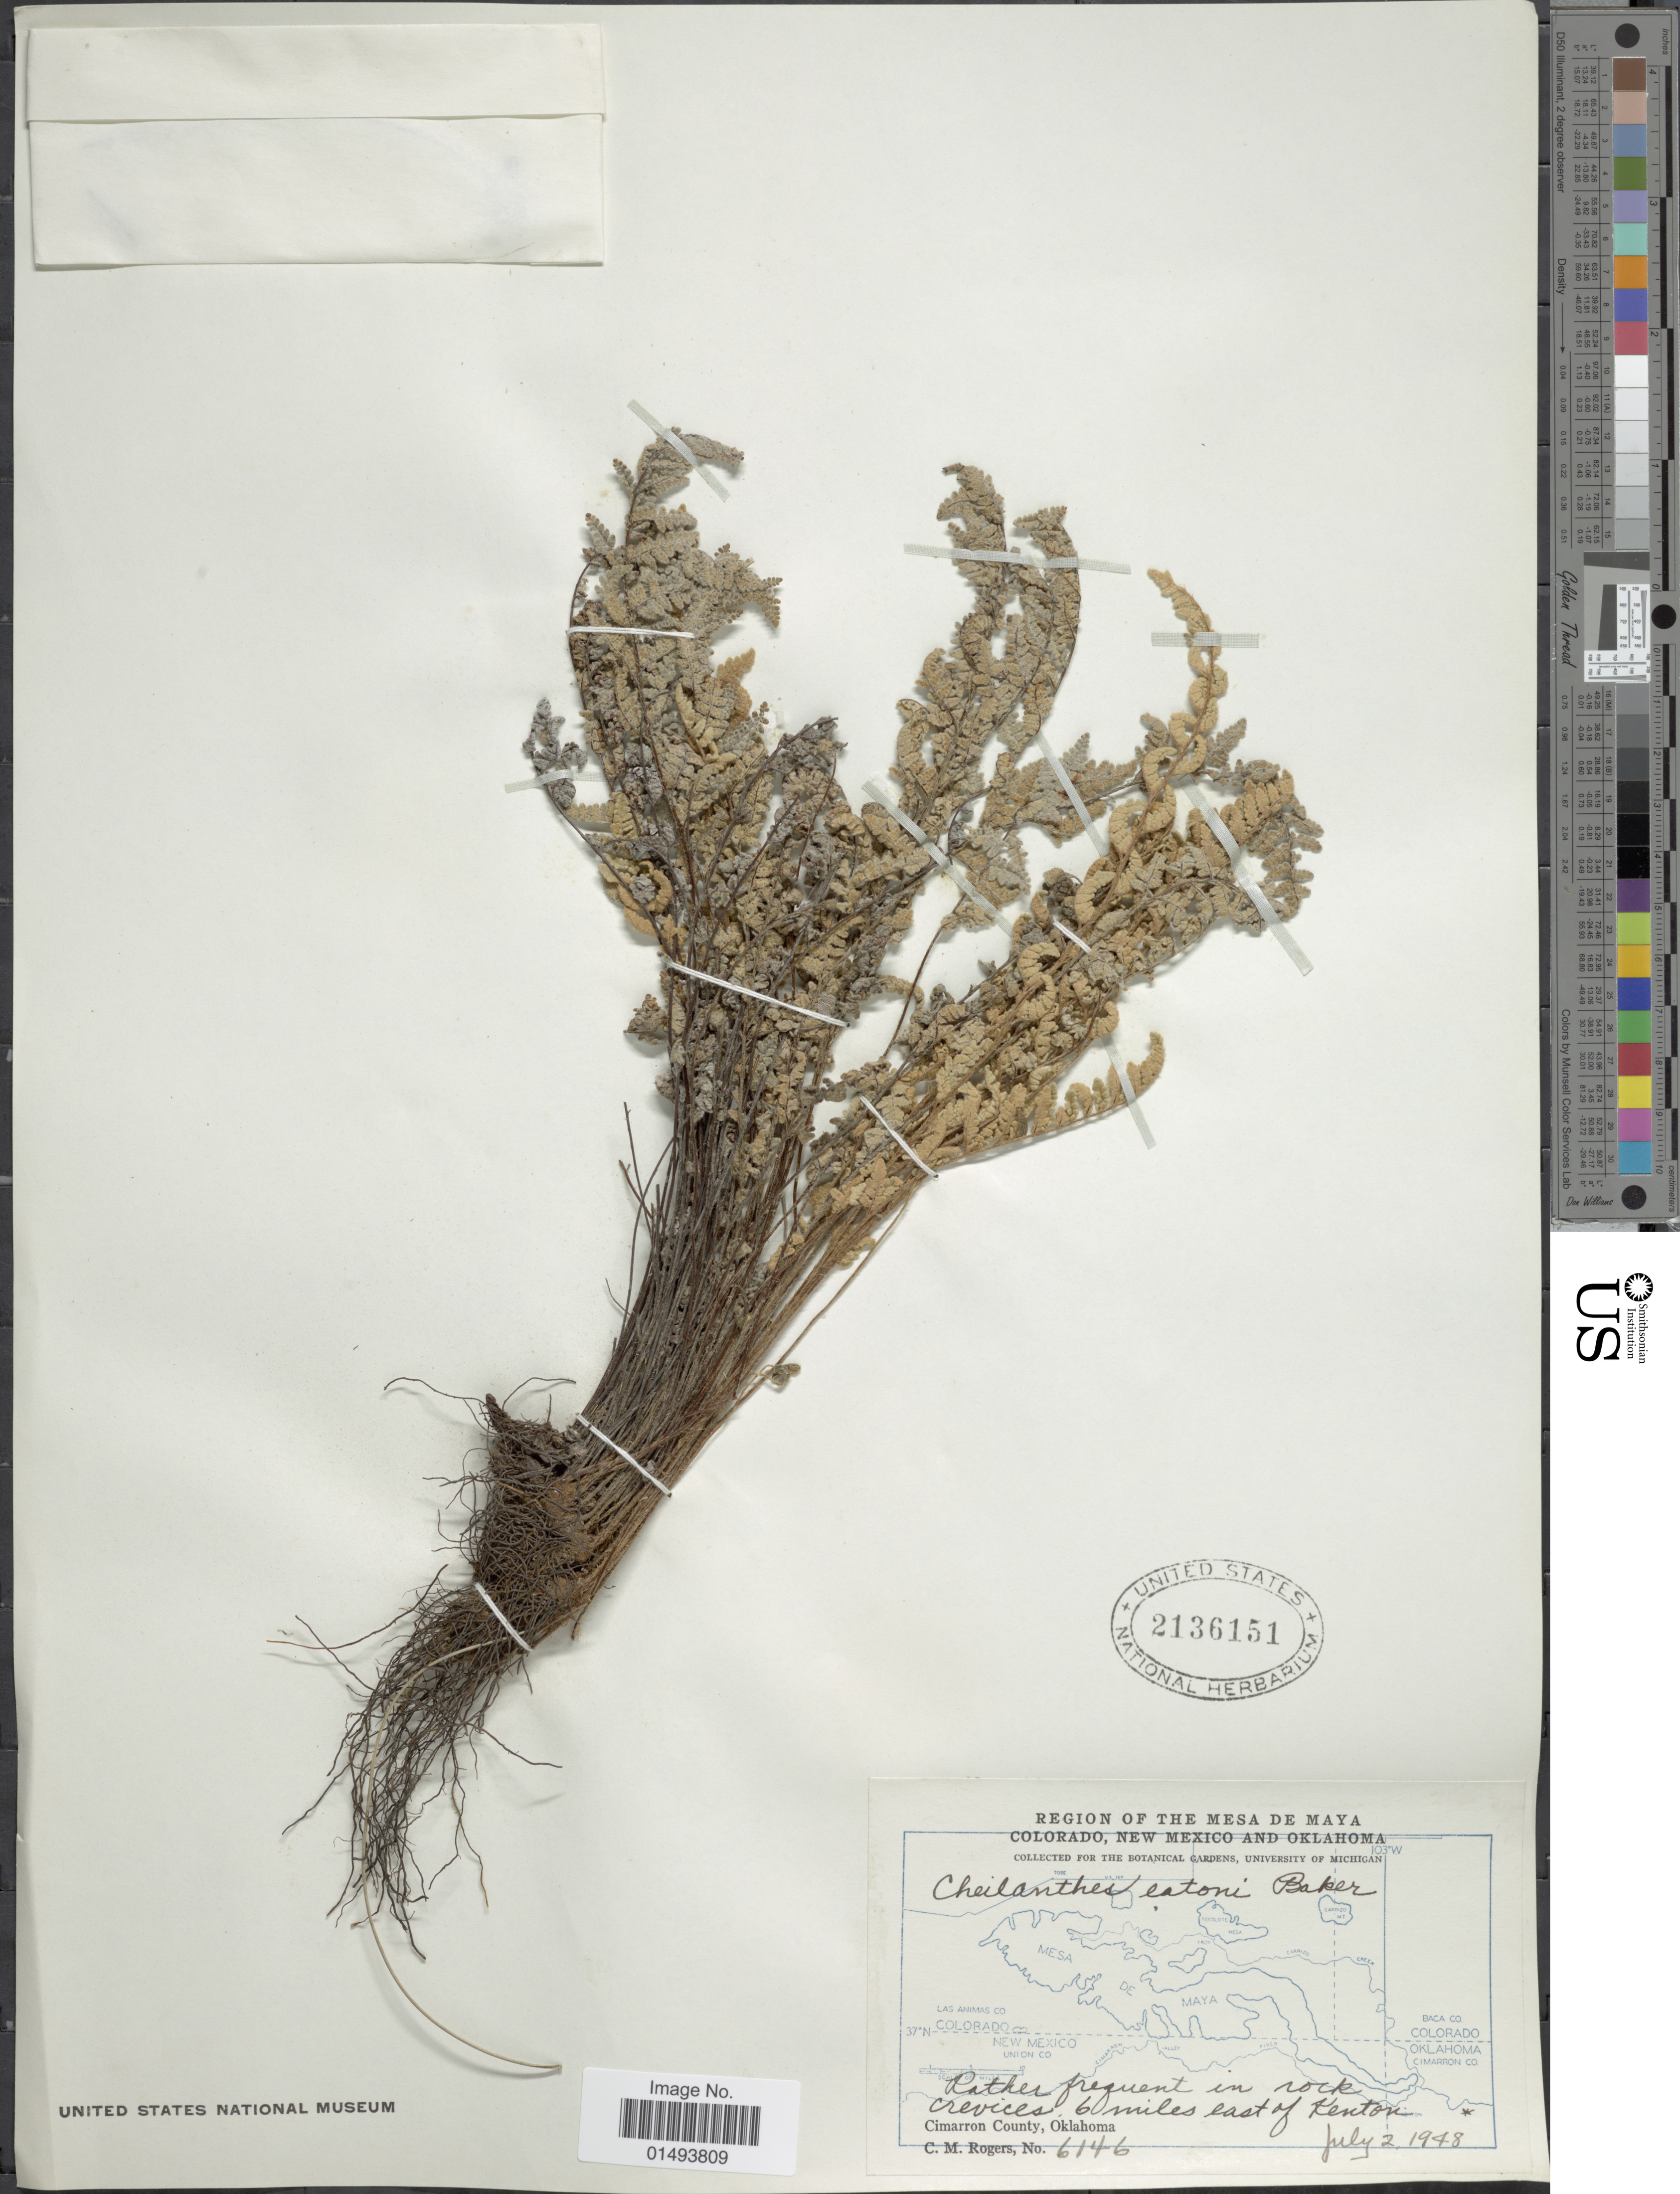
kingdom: Plantae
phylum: Tracheophyta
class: Polypodiopsida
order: Polypodiales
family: Pteridaceae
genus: Myriopteris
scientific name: Myriopteris rufa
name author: Fée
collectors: C. M. Rogers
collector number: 6146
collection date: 1948-07-02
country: United States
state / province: Oklahoma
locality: Region of The Mesa de Maya Colorado, New Mexico and Oklahoma, Rather frequent in rock crevices 6 miles east of Keaton, Cimarron County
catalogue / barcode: US 216151